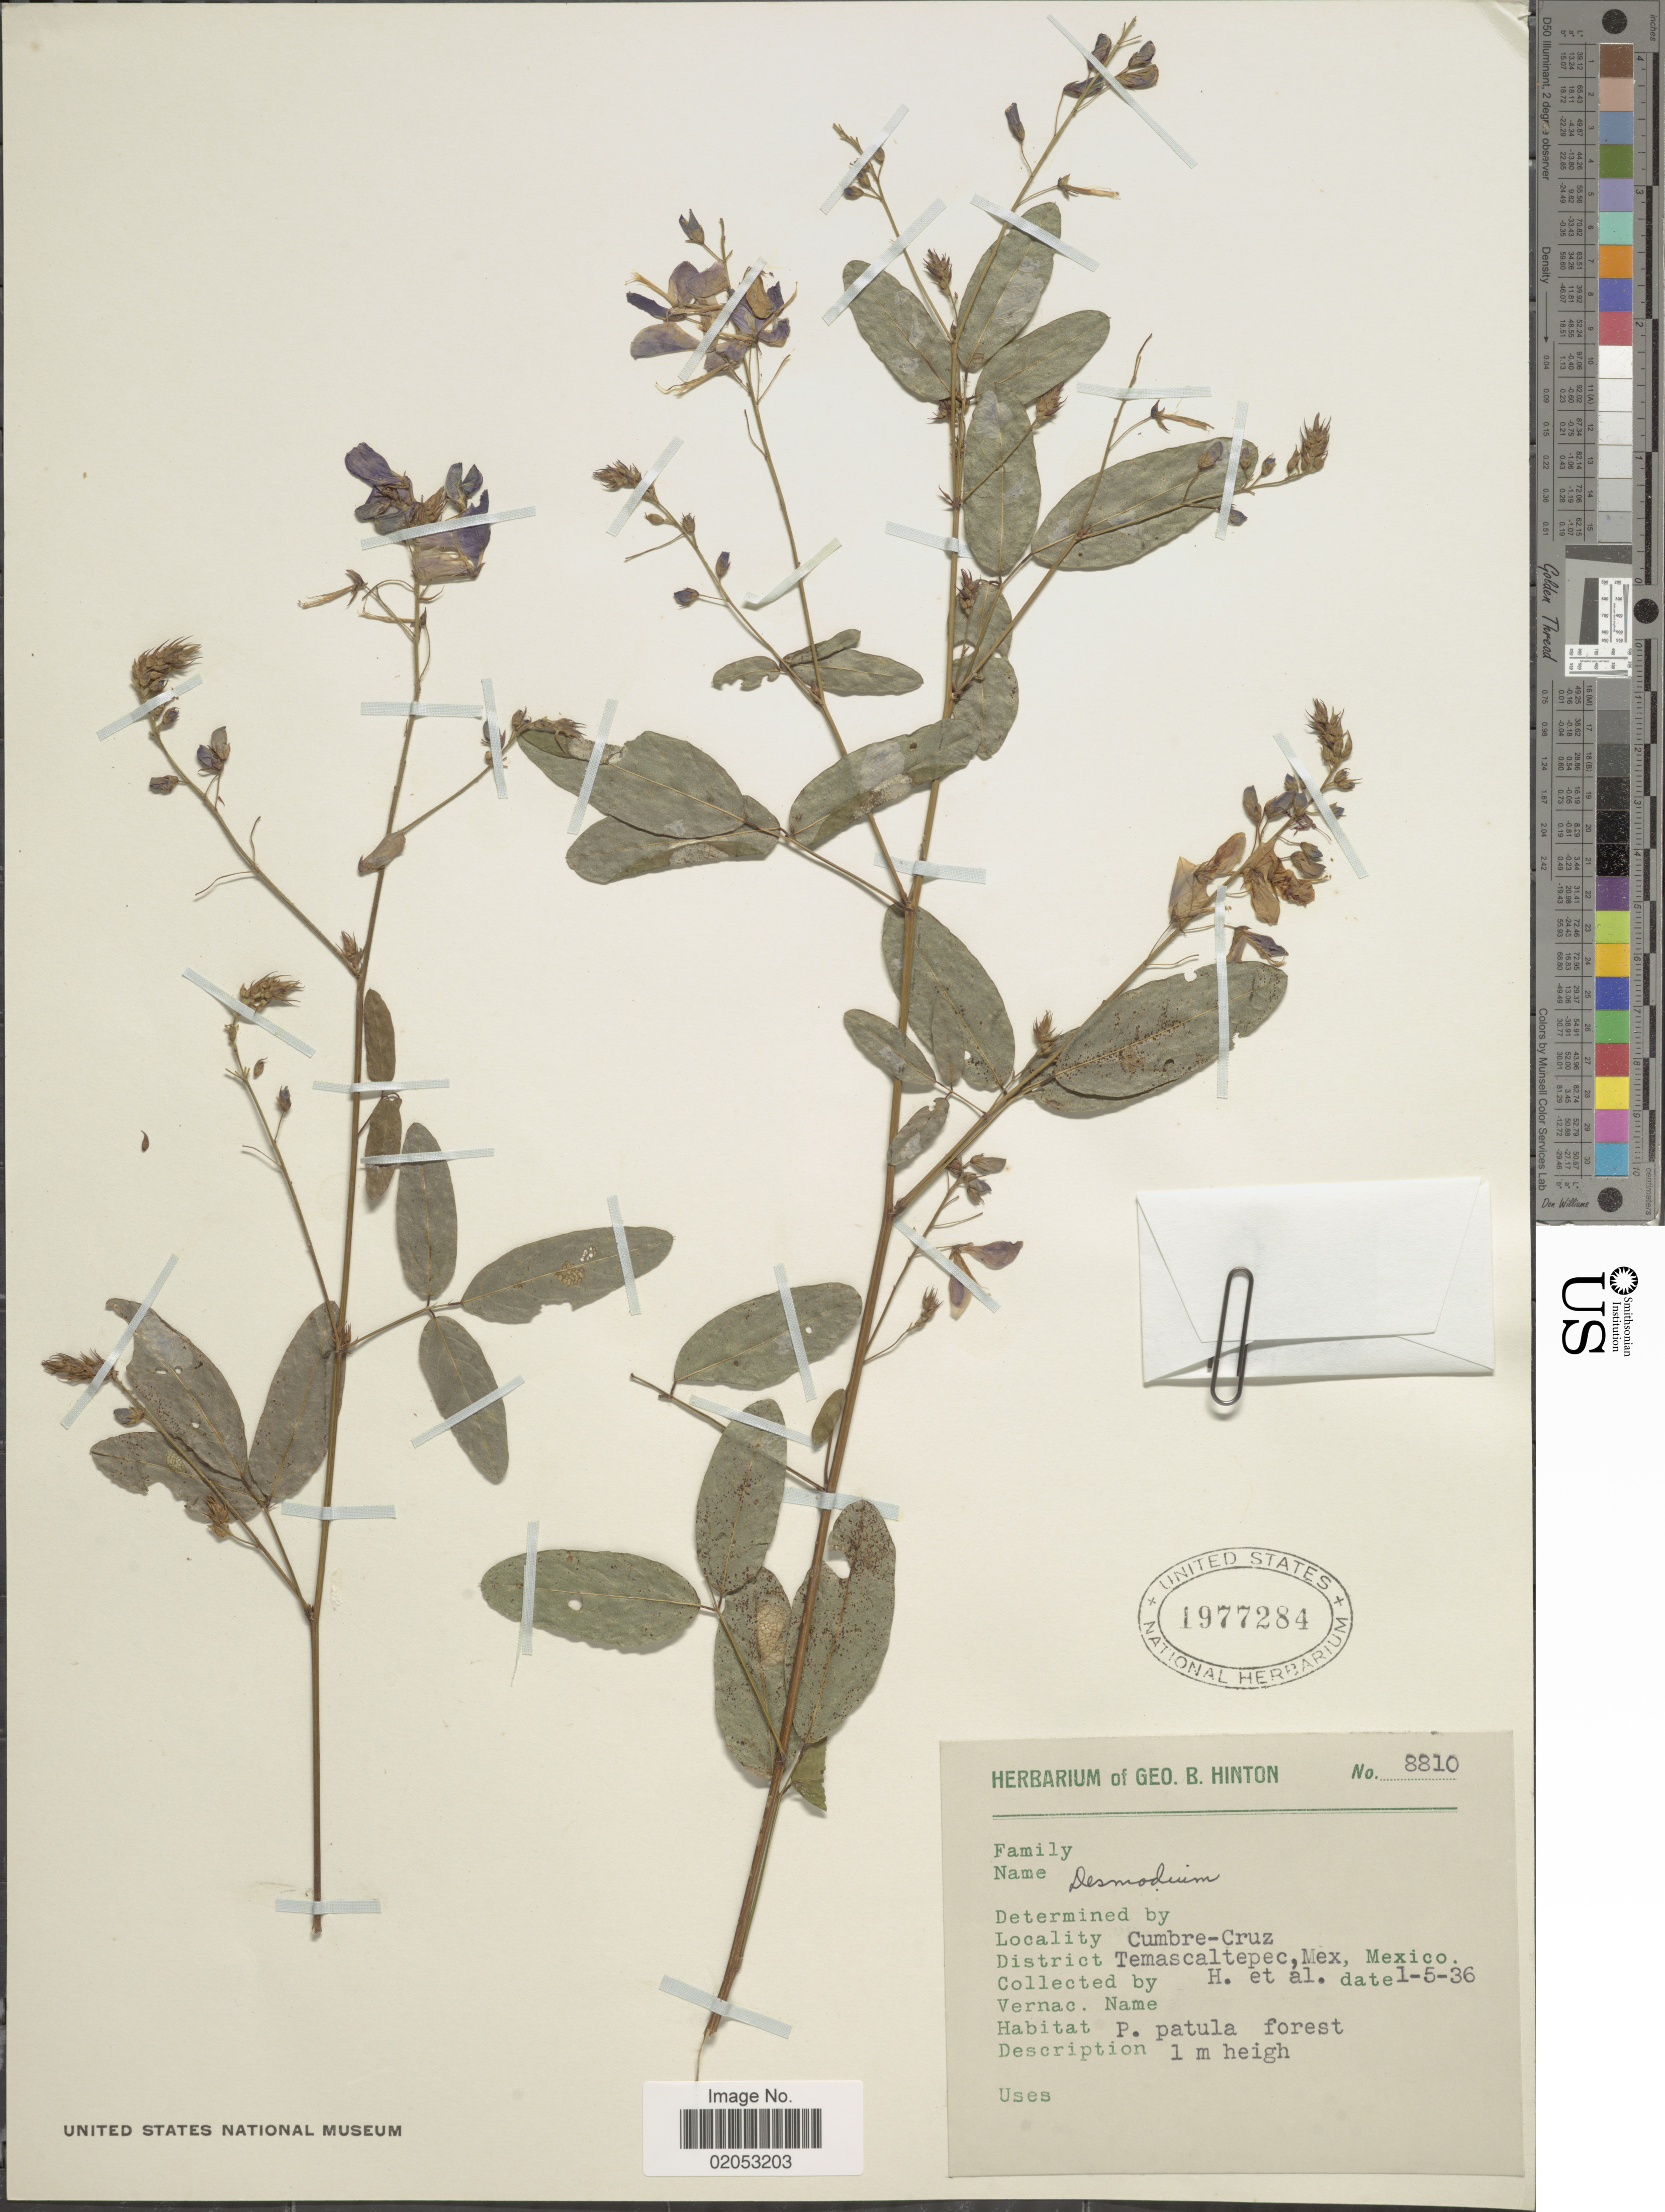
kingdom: Plantae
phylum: Tracheophyta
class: Magnoliopsida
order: Fabales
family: Fabaceae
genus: Desmodium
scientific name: Desmodium sp.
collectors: G. B. Hinton & et al.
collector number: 8810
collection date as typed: Transcribed d/m/y: 5/1/36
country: Mexico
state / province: México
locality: Cumbre-Cruz, District Temascaltepec, Mex.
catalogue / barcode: US 1977284